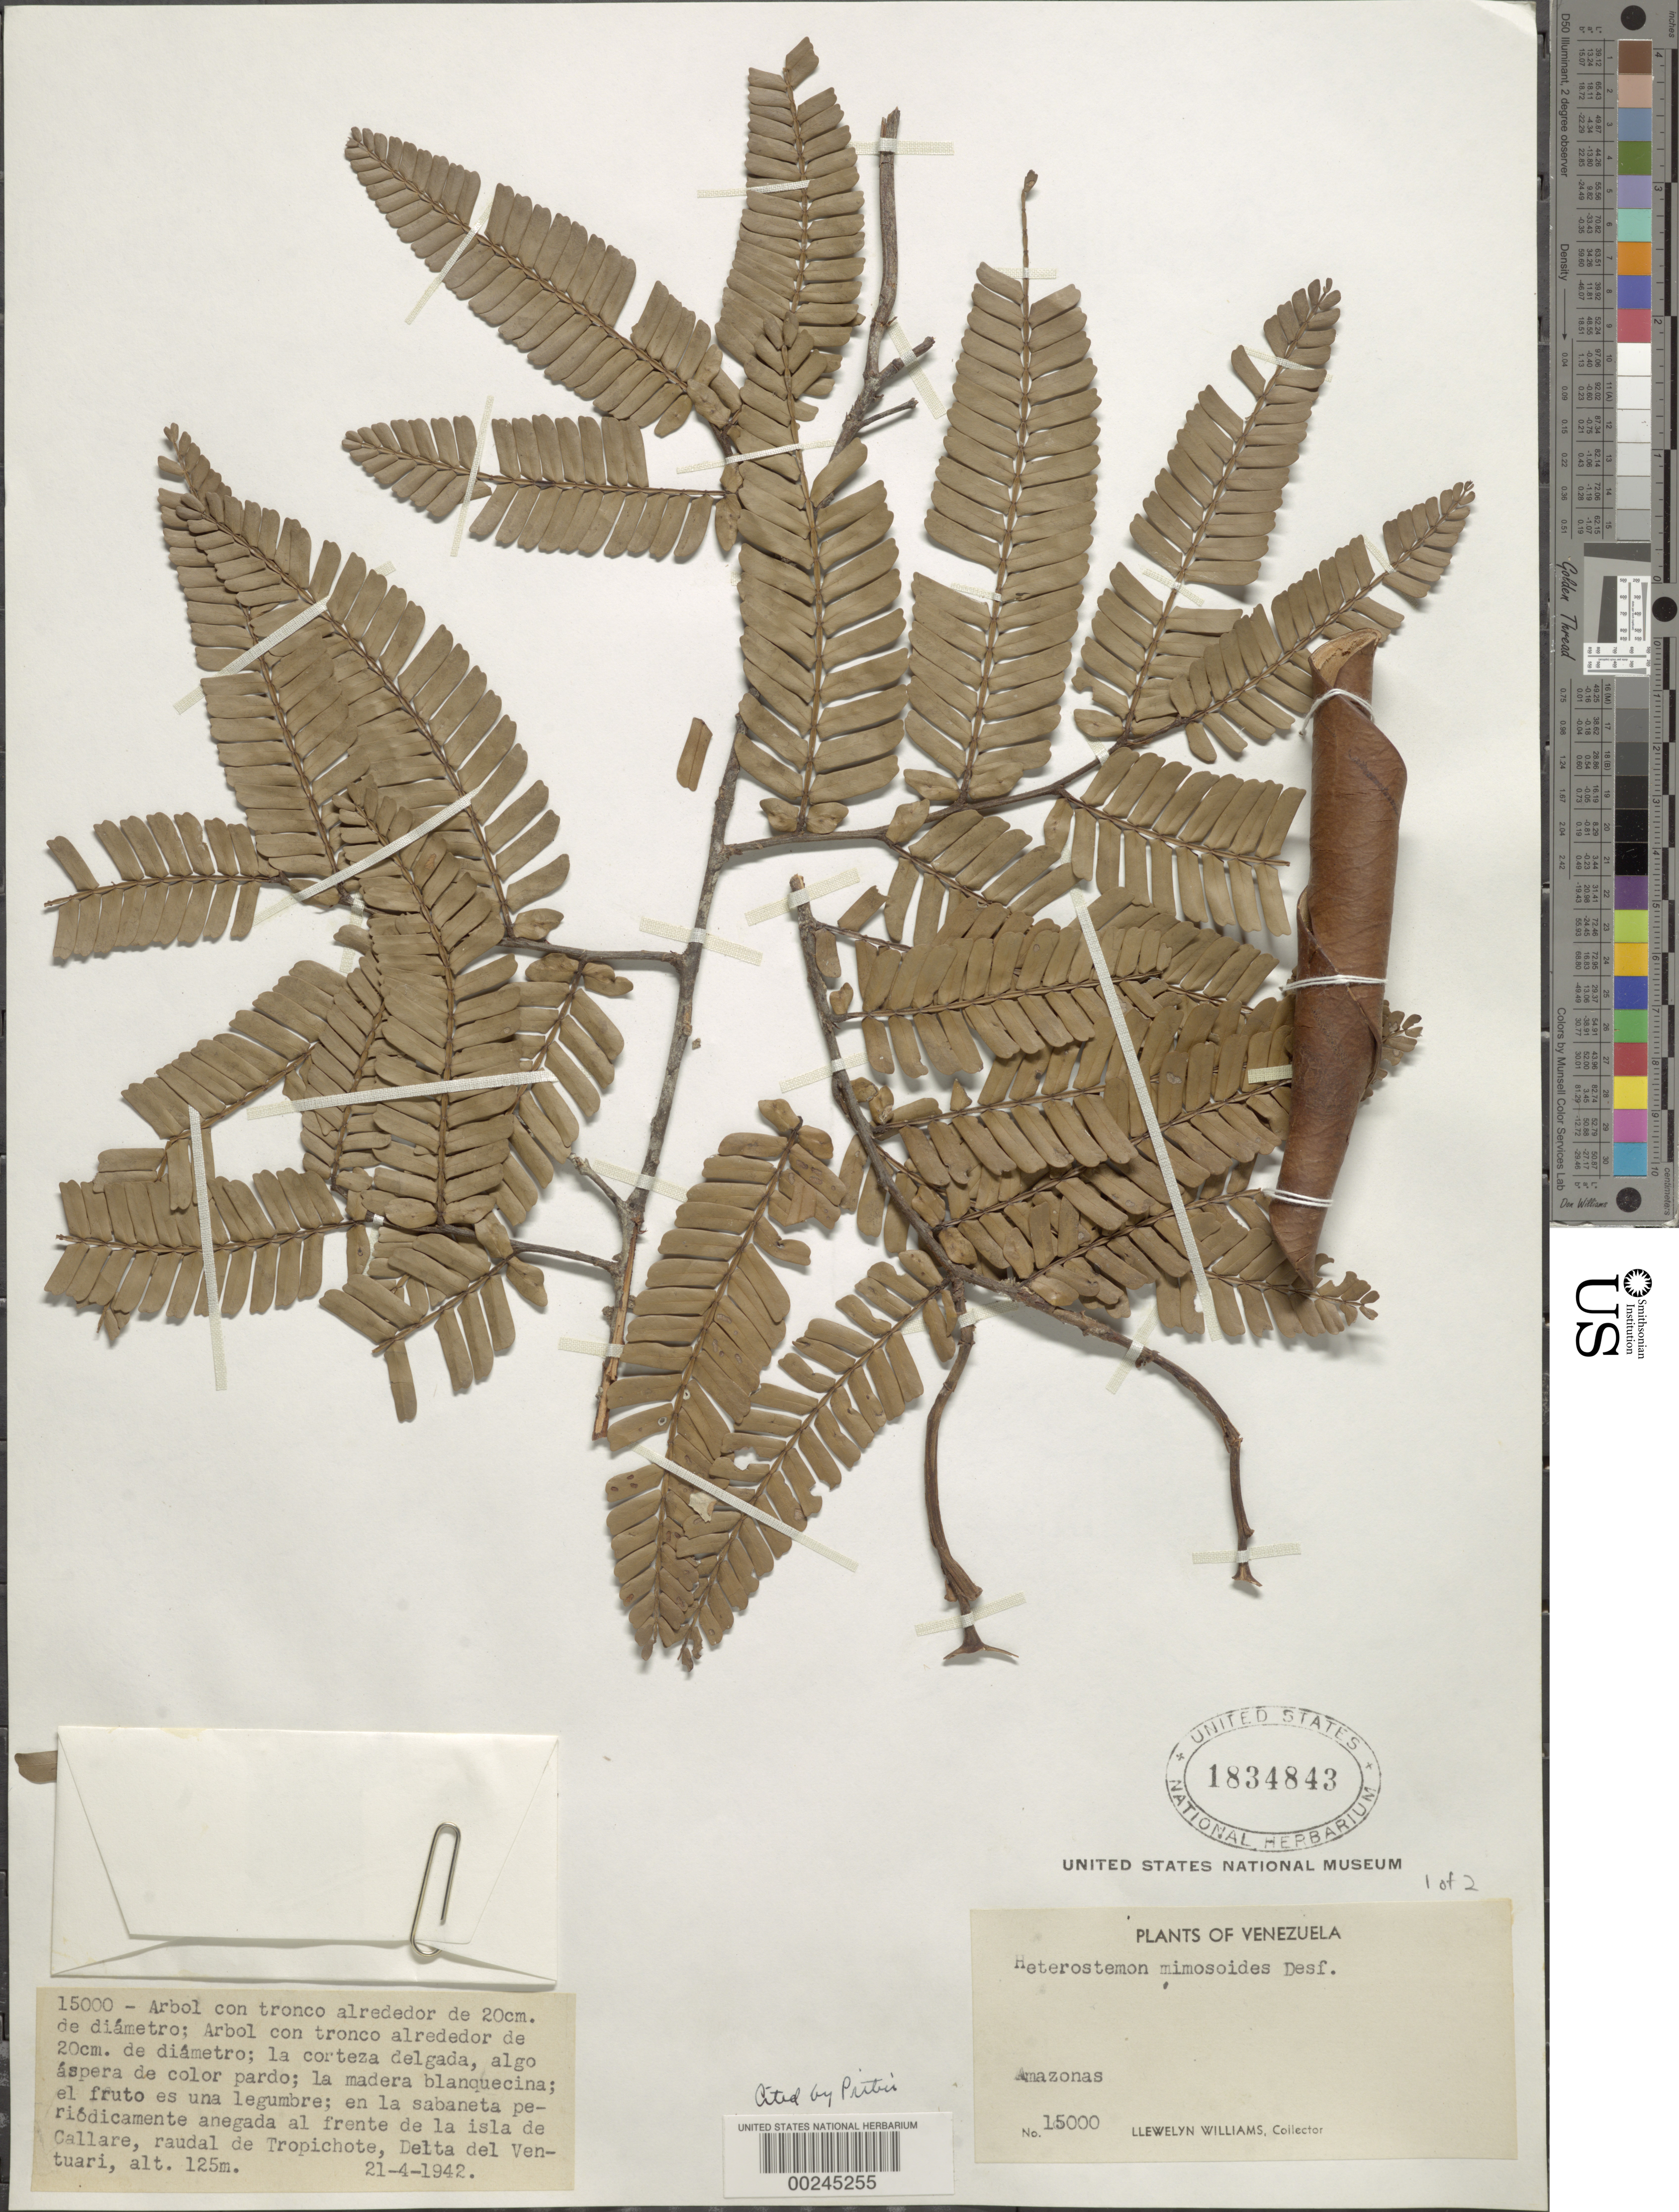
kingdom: Plantae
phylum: Tracheophyta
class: Magnoliopsida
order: Fabales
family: Fabaceae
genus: Heterostemon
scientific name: Heterostemon mimosoides var. mimosoides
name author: Desf.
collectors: Ll. Williams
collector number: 15000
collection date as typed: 21 Apr 1942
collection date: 1942-04-21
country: Venezuela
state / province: Amazonas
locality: Isla de callare, rapids of trapichote, delta of ventuari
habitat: Periodically inundated savanna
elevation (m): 124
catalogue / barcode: US 1834843